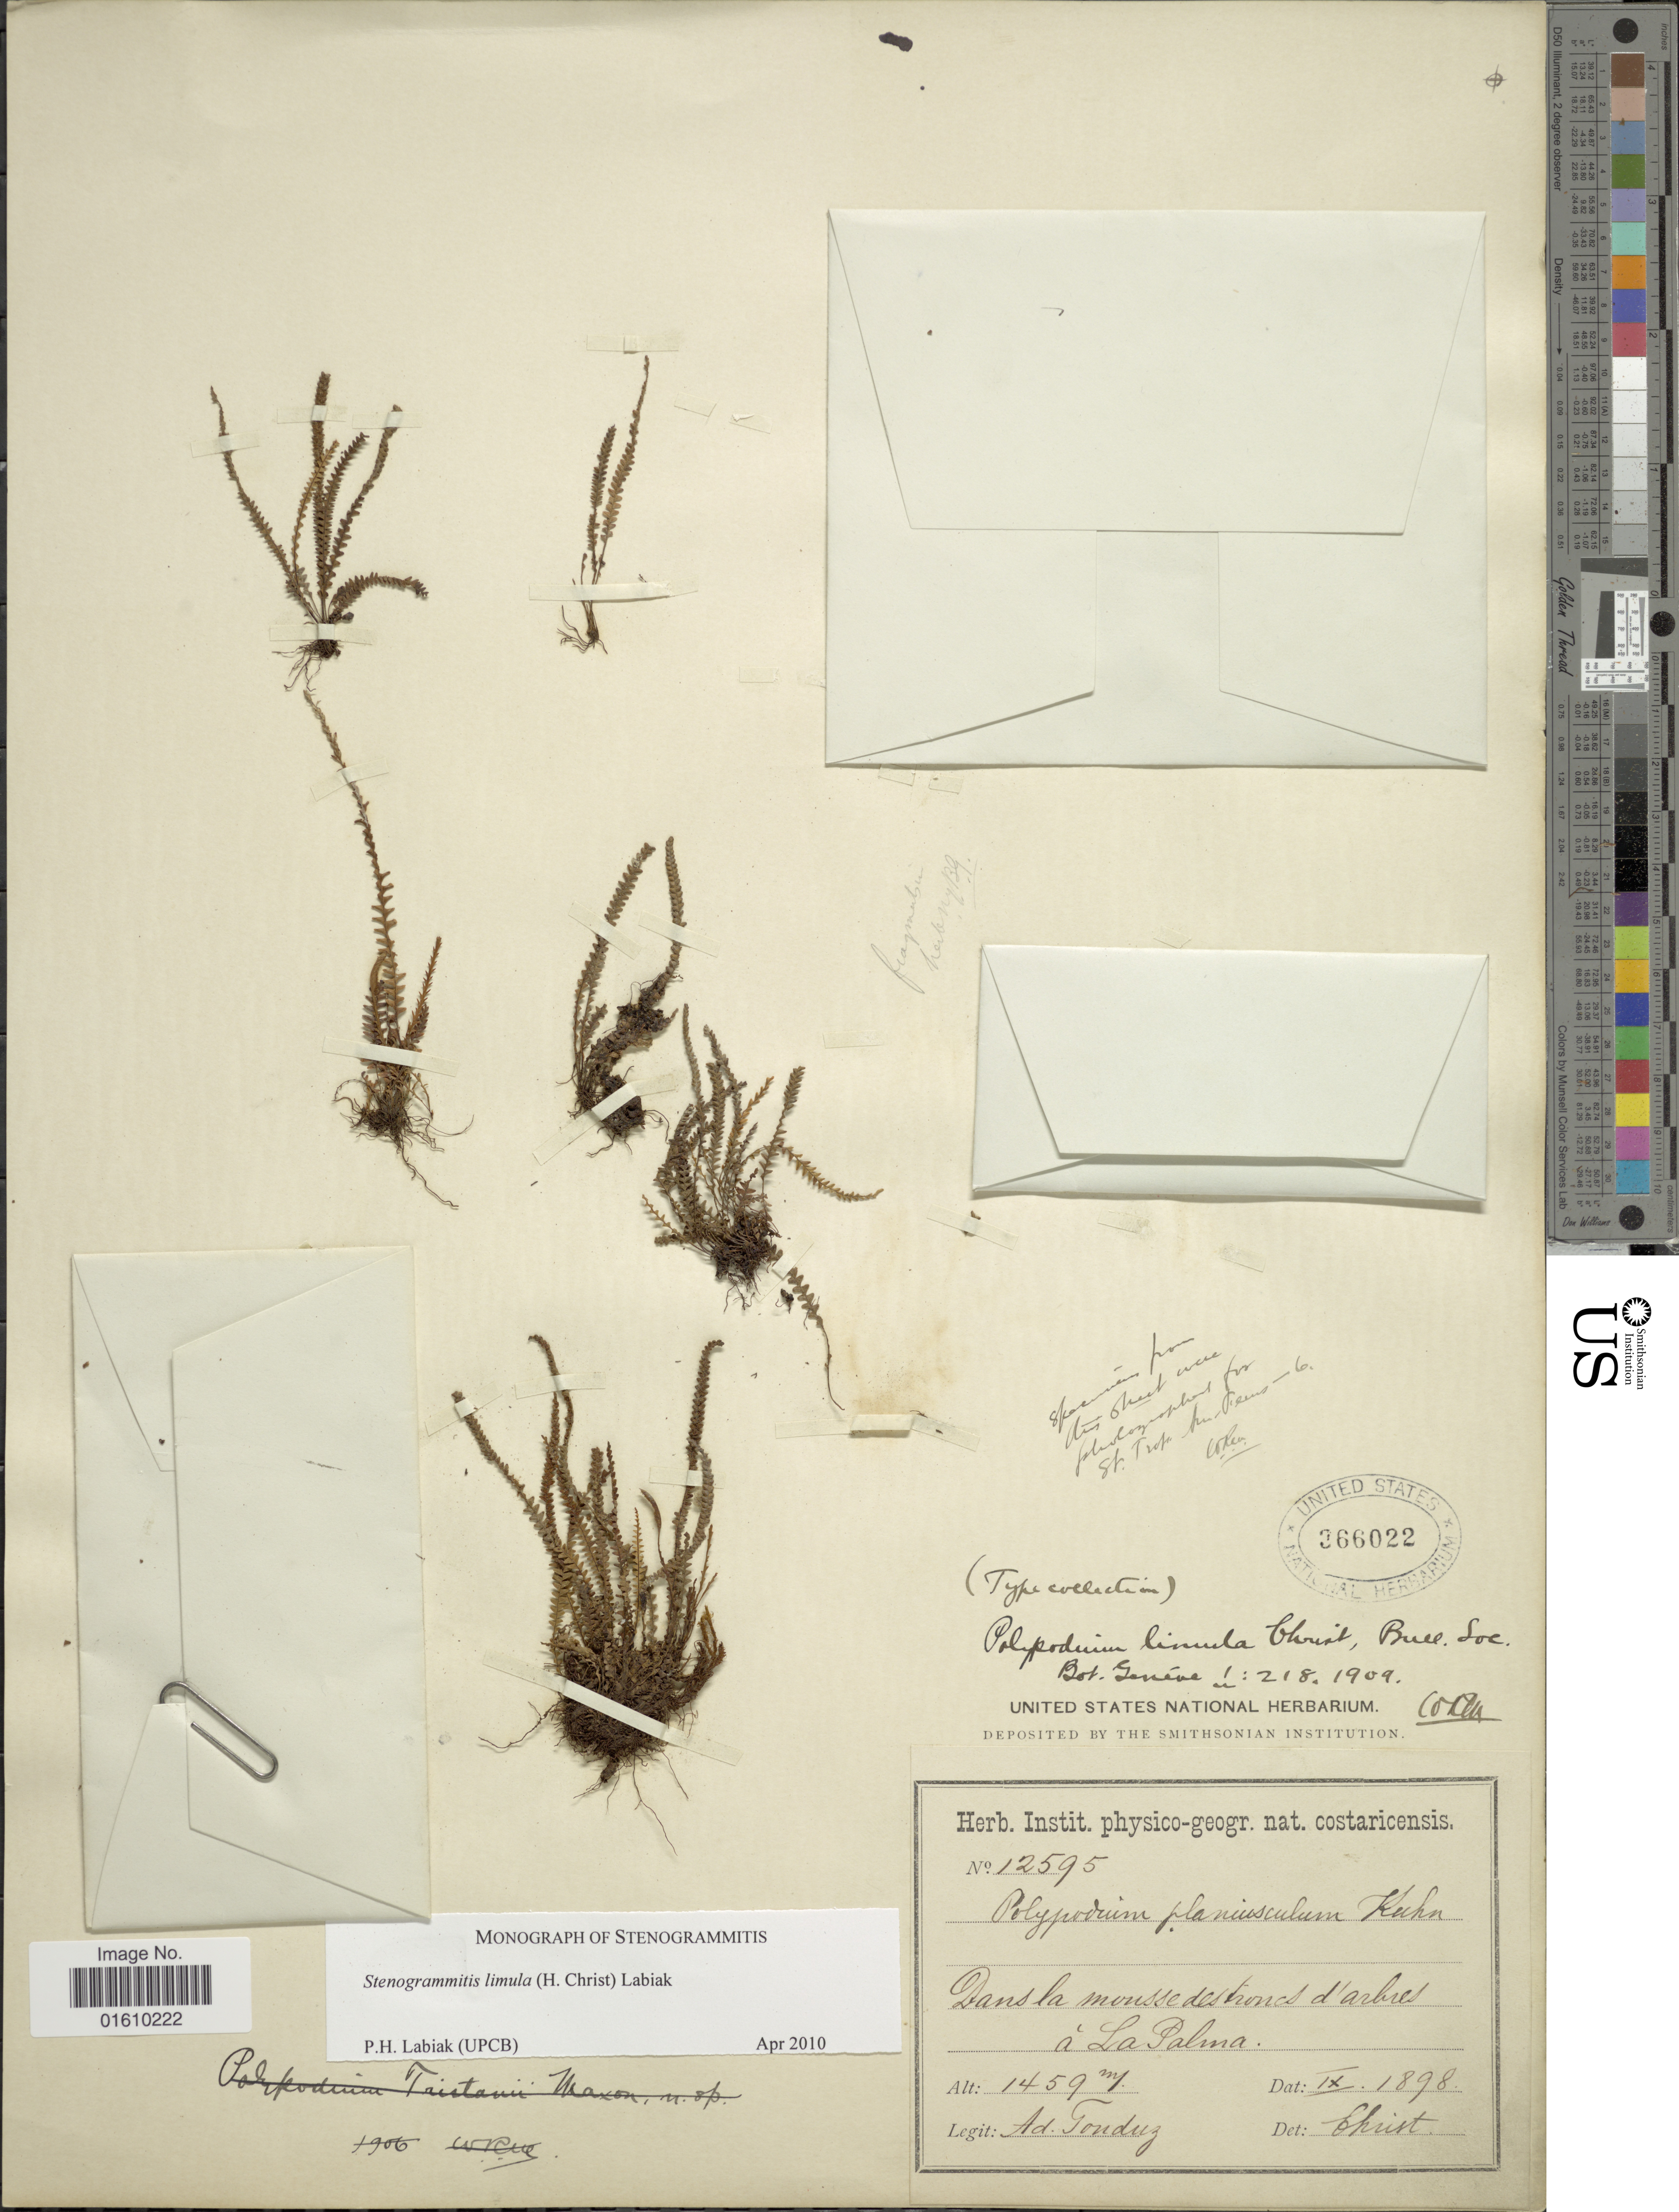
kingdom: Plantae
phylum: Tracheophyta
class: Polypodiopsida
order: Polypodiales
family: Polypodiaceae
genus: Stenogrammitis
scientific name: Stenogrammitis limula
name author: (Christ) Labiak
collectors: A. Tonduz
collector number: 12595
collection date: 1898-09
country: Costa Rica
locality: Dans la mousse des troncs d' arbres a' La Palma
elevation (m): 1459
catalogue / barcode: US 366022